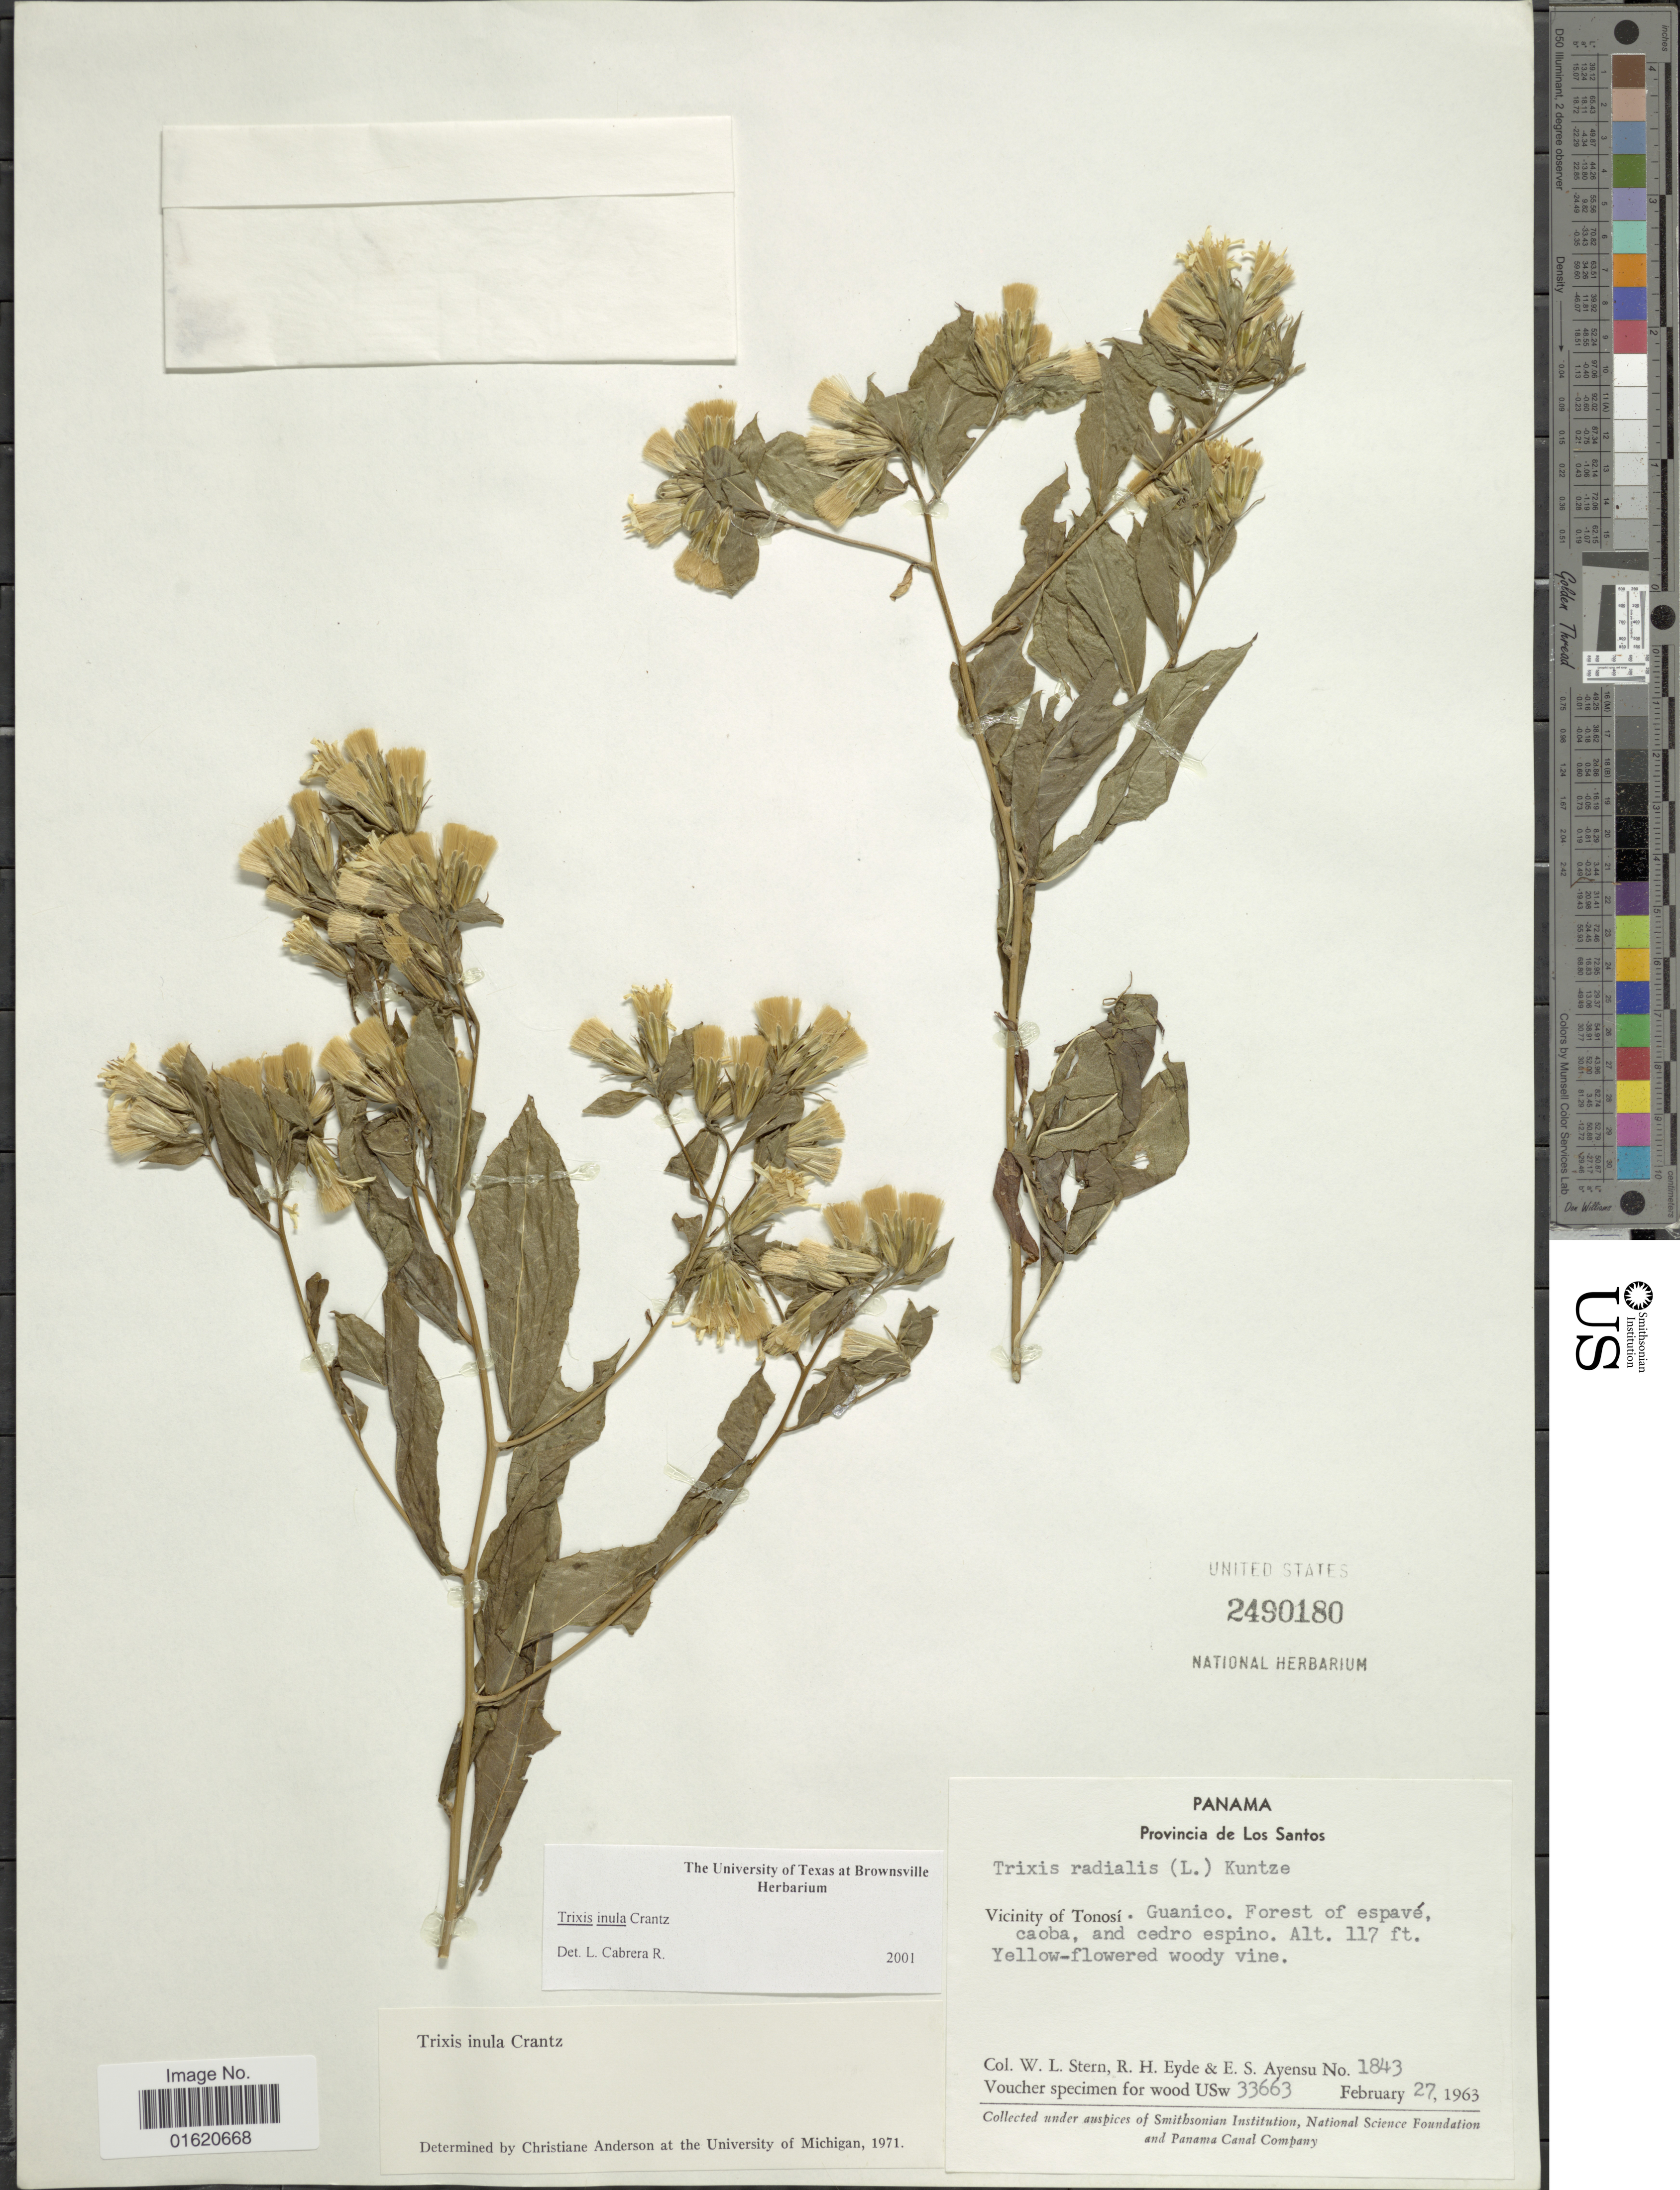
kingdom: Plantae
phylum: Tracheophyta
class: Magnoliopsida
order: Asterales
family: Asteraceae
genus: Trixis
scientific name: Trixis inula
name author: Crantz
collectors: W. L. Stern, R. H. Eyde & E. S. Ayensu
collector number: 1843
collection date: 1963-02-27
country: Panama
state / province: Los Santos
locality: Vicinity of Tonosí. Guanico, yello-flowered woody vine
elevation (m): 36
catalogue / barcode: US 2490180